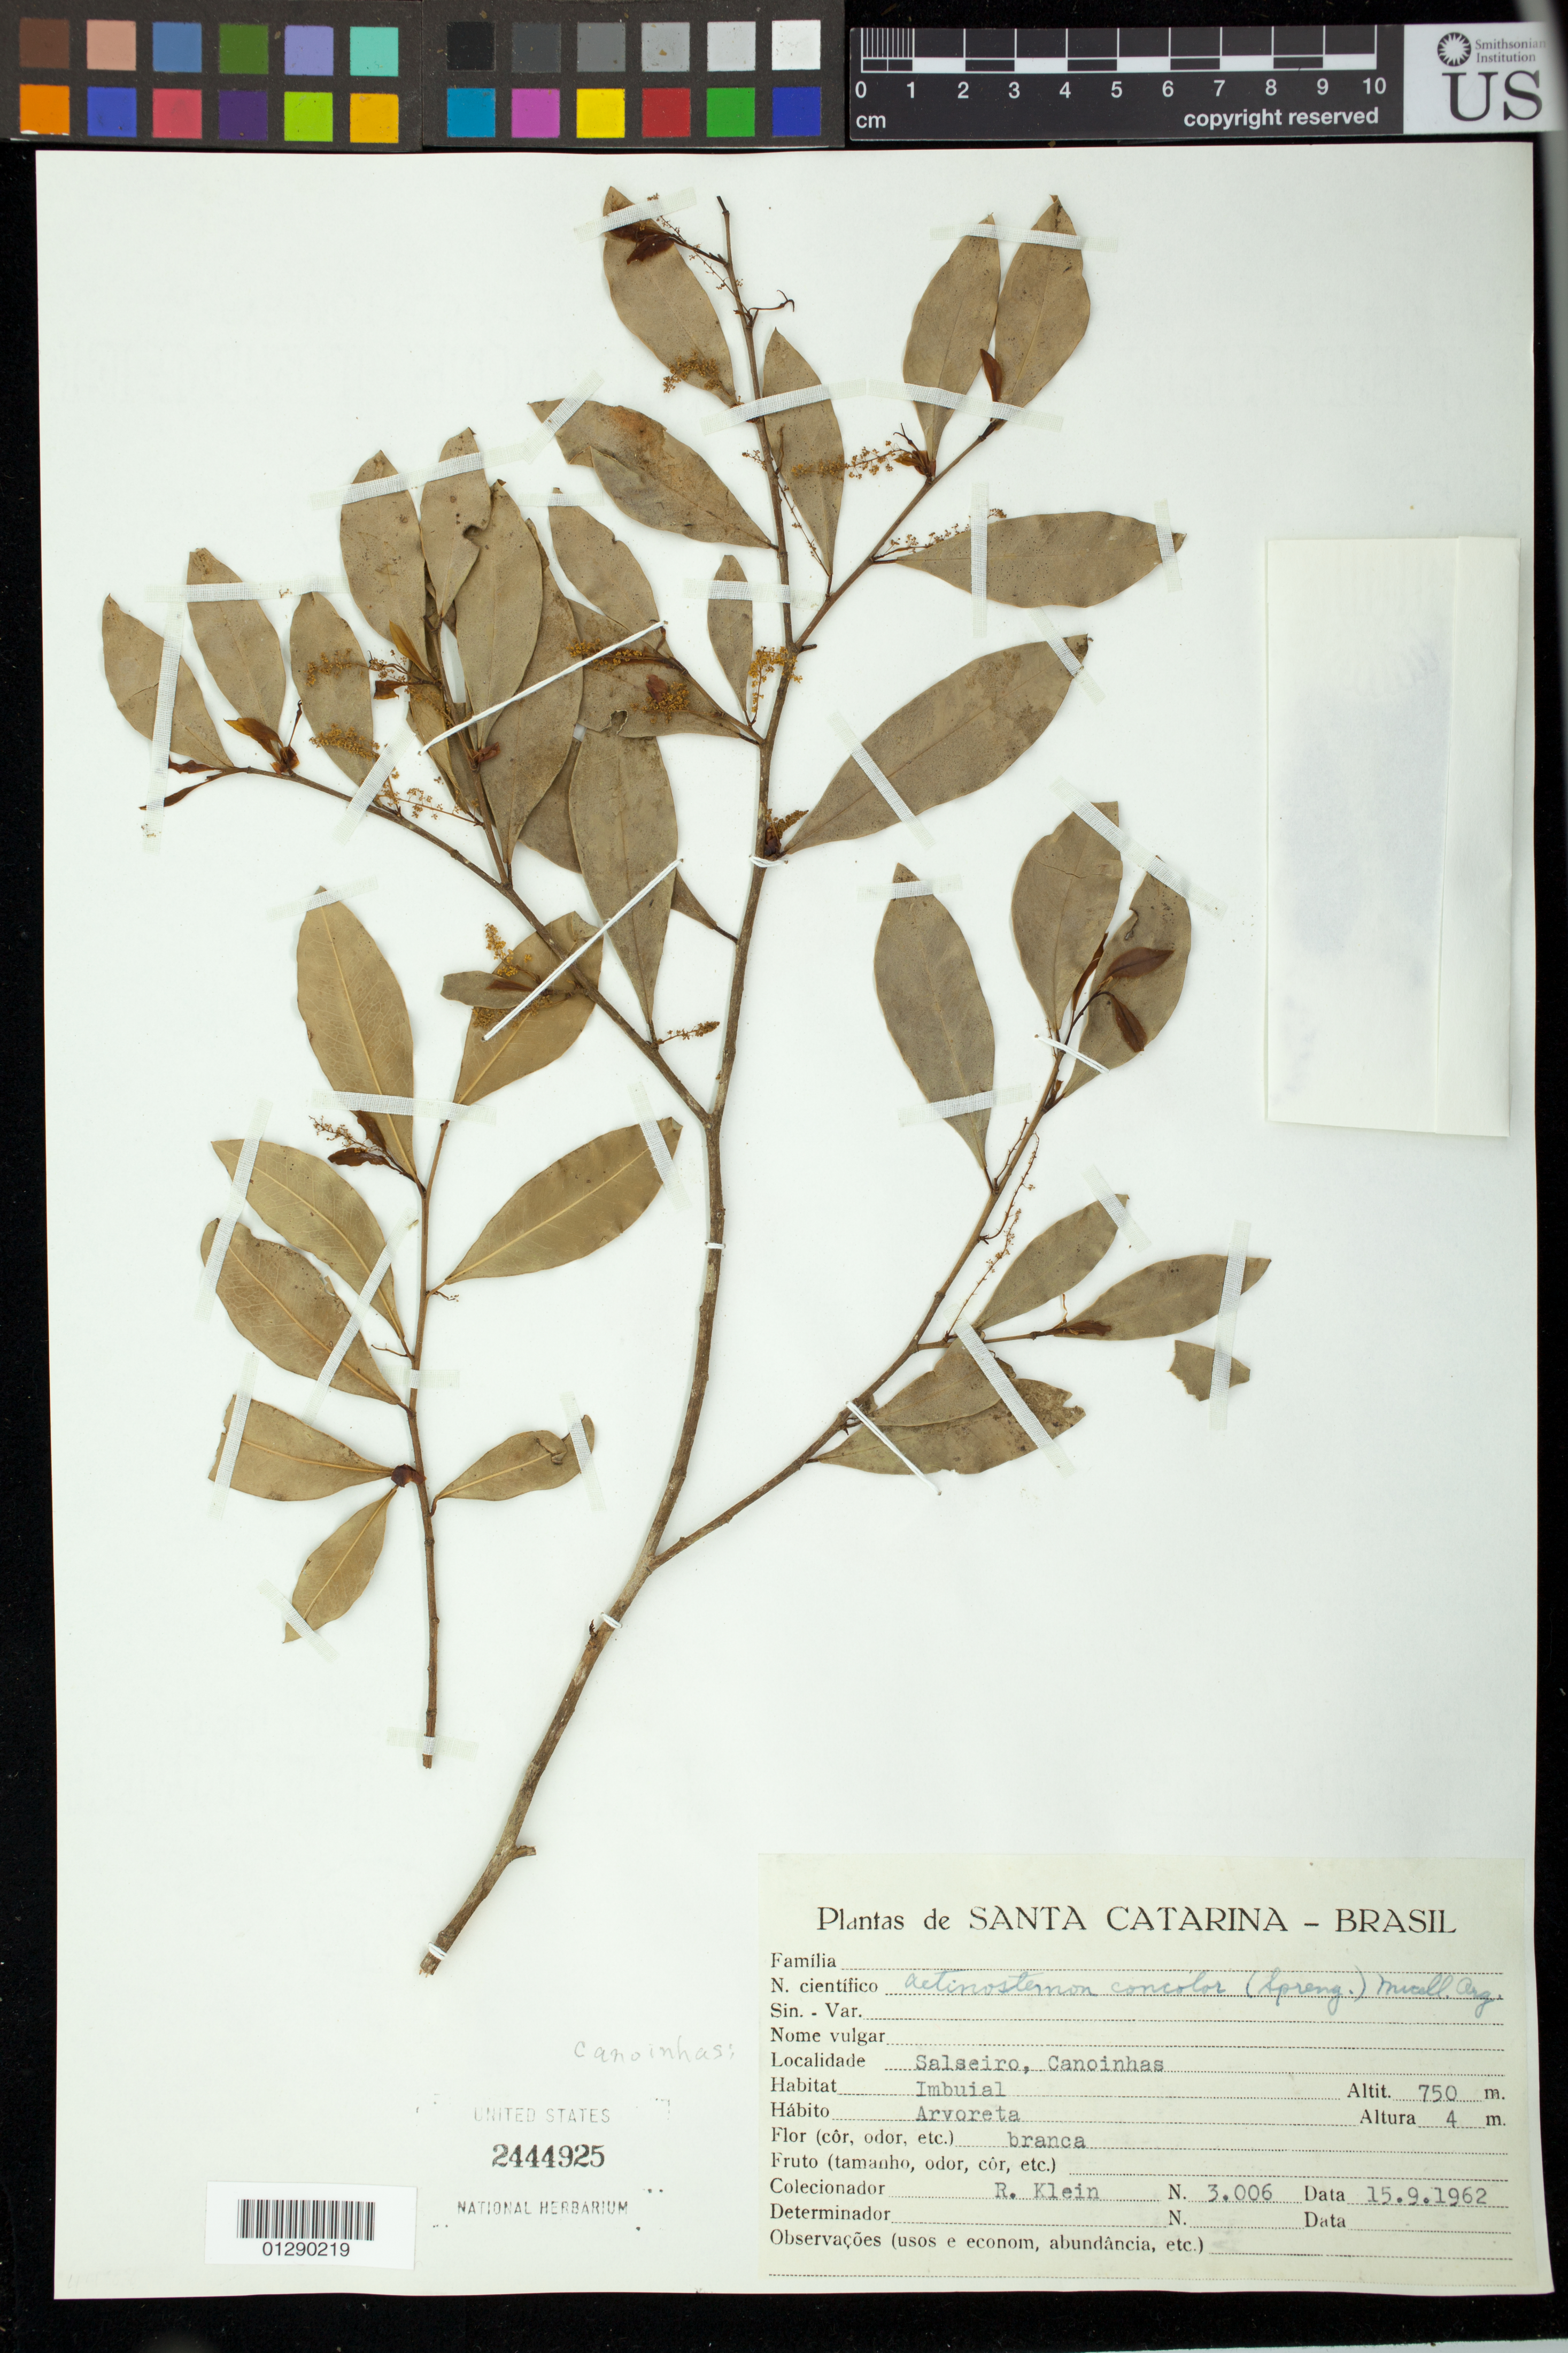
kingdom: Plantae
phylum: Tracheophyta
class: Magnoliopsida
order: Malpighiales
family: Euphorbiaceae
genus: Actinostemon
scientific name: Actinostemon concolor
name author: (Spreng.) Müll. Arg.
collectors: R. M. Klein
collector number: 3006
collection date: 1962-09-15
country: Brazil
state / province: Santa Catarina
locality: Salseiro, Caninhas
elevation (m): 750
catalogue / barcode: US 2444925